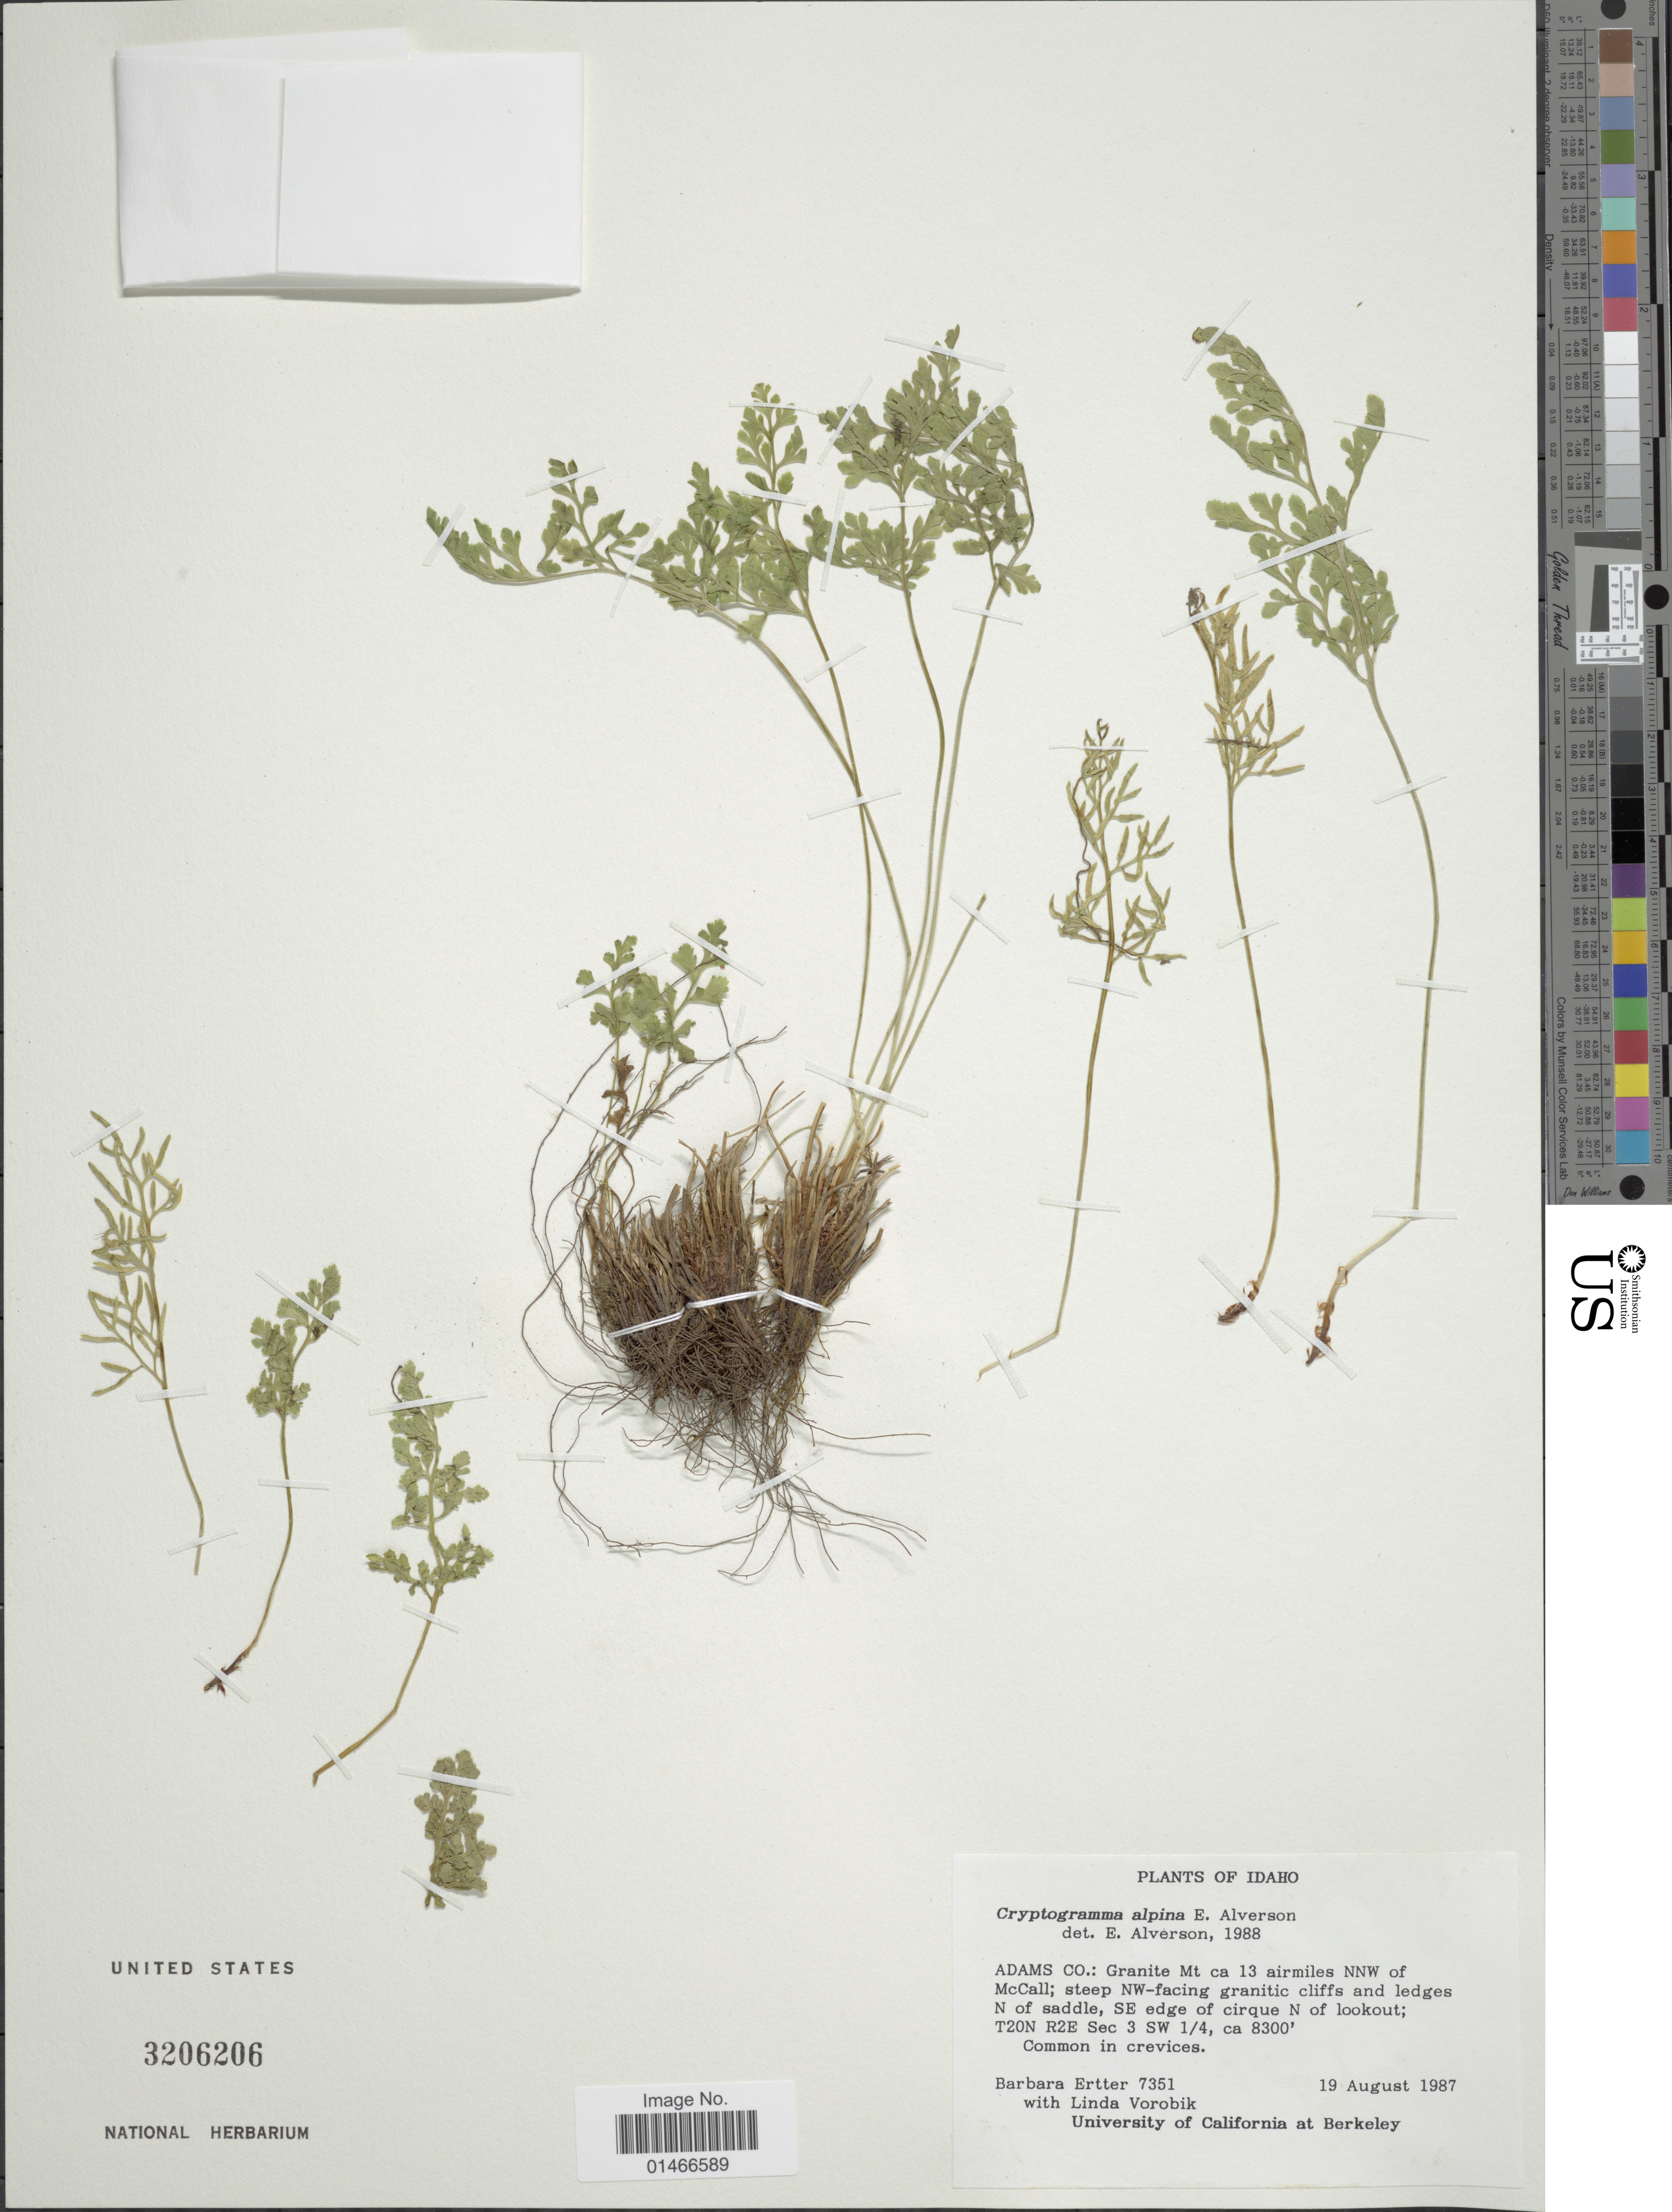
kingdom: Plantae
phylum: Tracheophyta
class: Polypodiopsida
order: Polypodiales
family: Pteridaceae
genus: Cryptogramma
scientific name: Cryptogramma alpina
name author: Alverson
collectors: B. Ertter & L. Vorobik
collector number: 7351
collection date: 1987-08-19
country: United States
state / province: Idaho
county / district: Adams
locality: Granite Mt ca 13 airmiles NNW of McCall; steep NW-facing granitic cliffs and ledges N of saddle, SE edge of cirque N of lookout; T20N R2E Sec 3 SW ¼.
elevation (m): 2530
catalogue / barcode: US 3206206